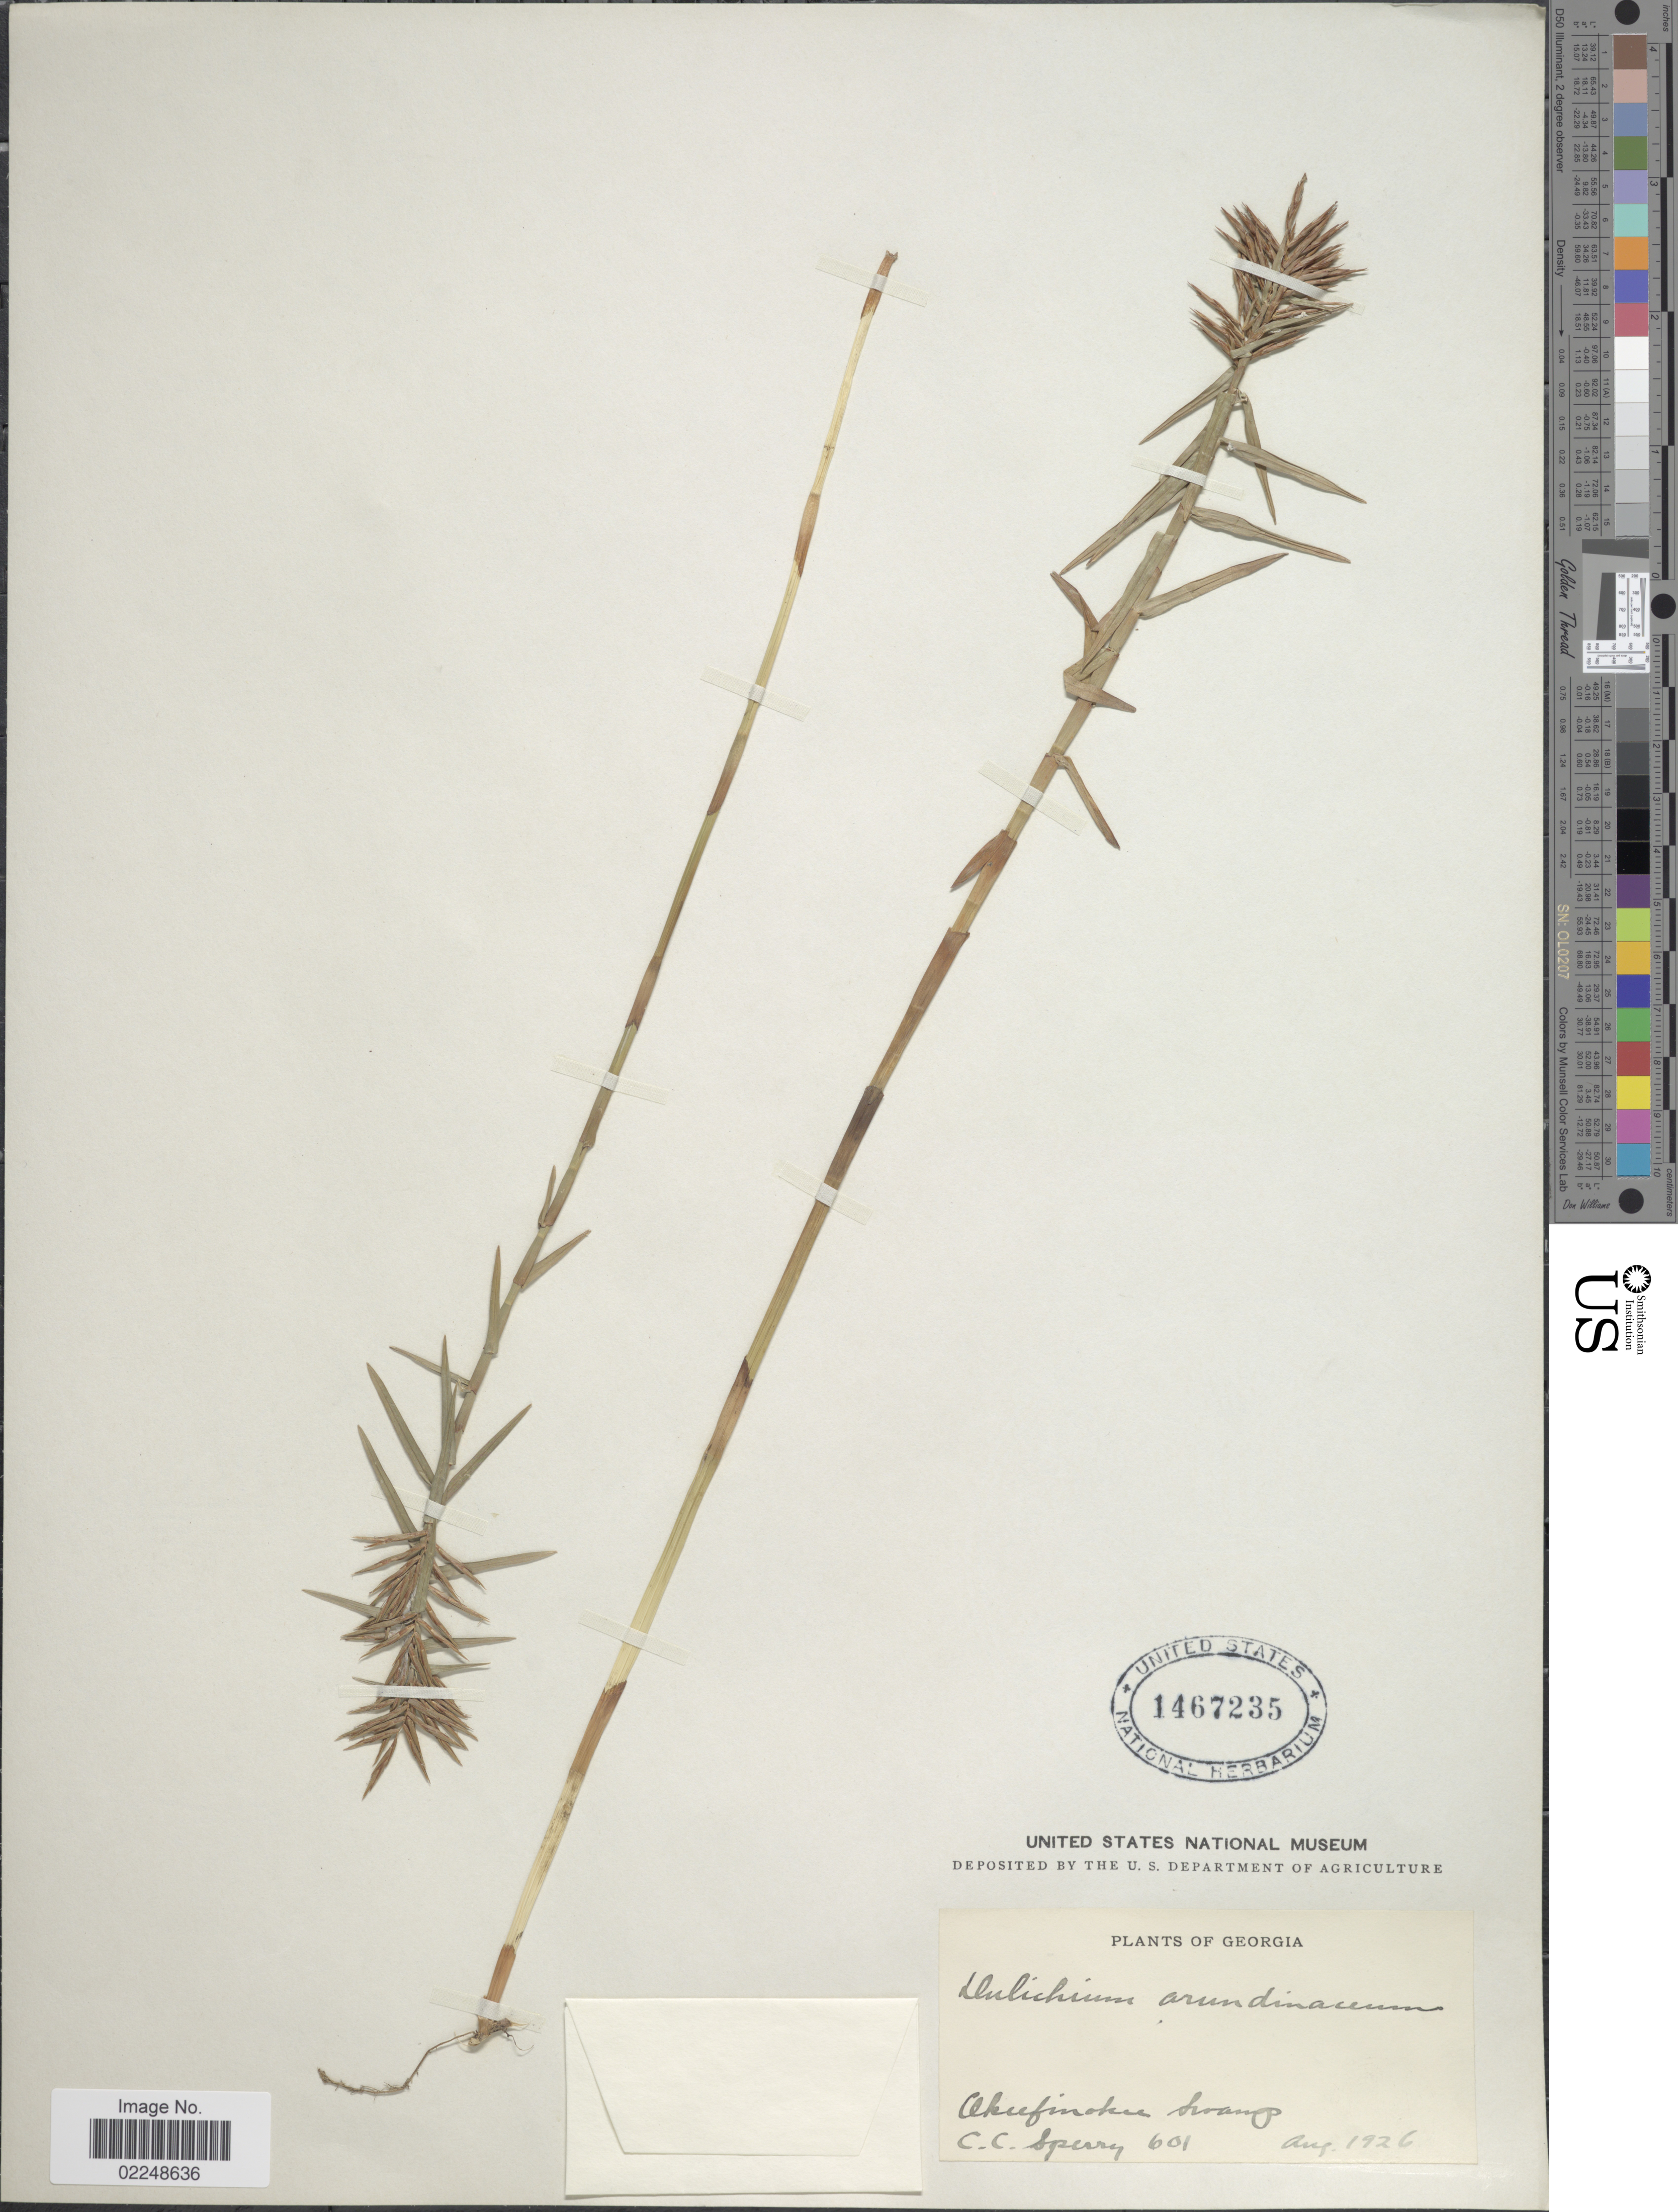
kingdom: Plantae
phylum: Tracheophyta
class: Liliopsida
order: Poales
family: Cyperaceae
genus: Dulichium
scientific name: Dulichium arundinaceum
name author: (L.) Britton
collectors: C. C. Sperry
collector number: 601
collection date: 1926-08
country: United States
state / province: Georgia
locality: Okeefinokee Swamp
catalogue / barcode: US 1467235